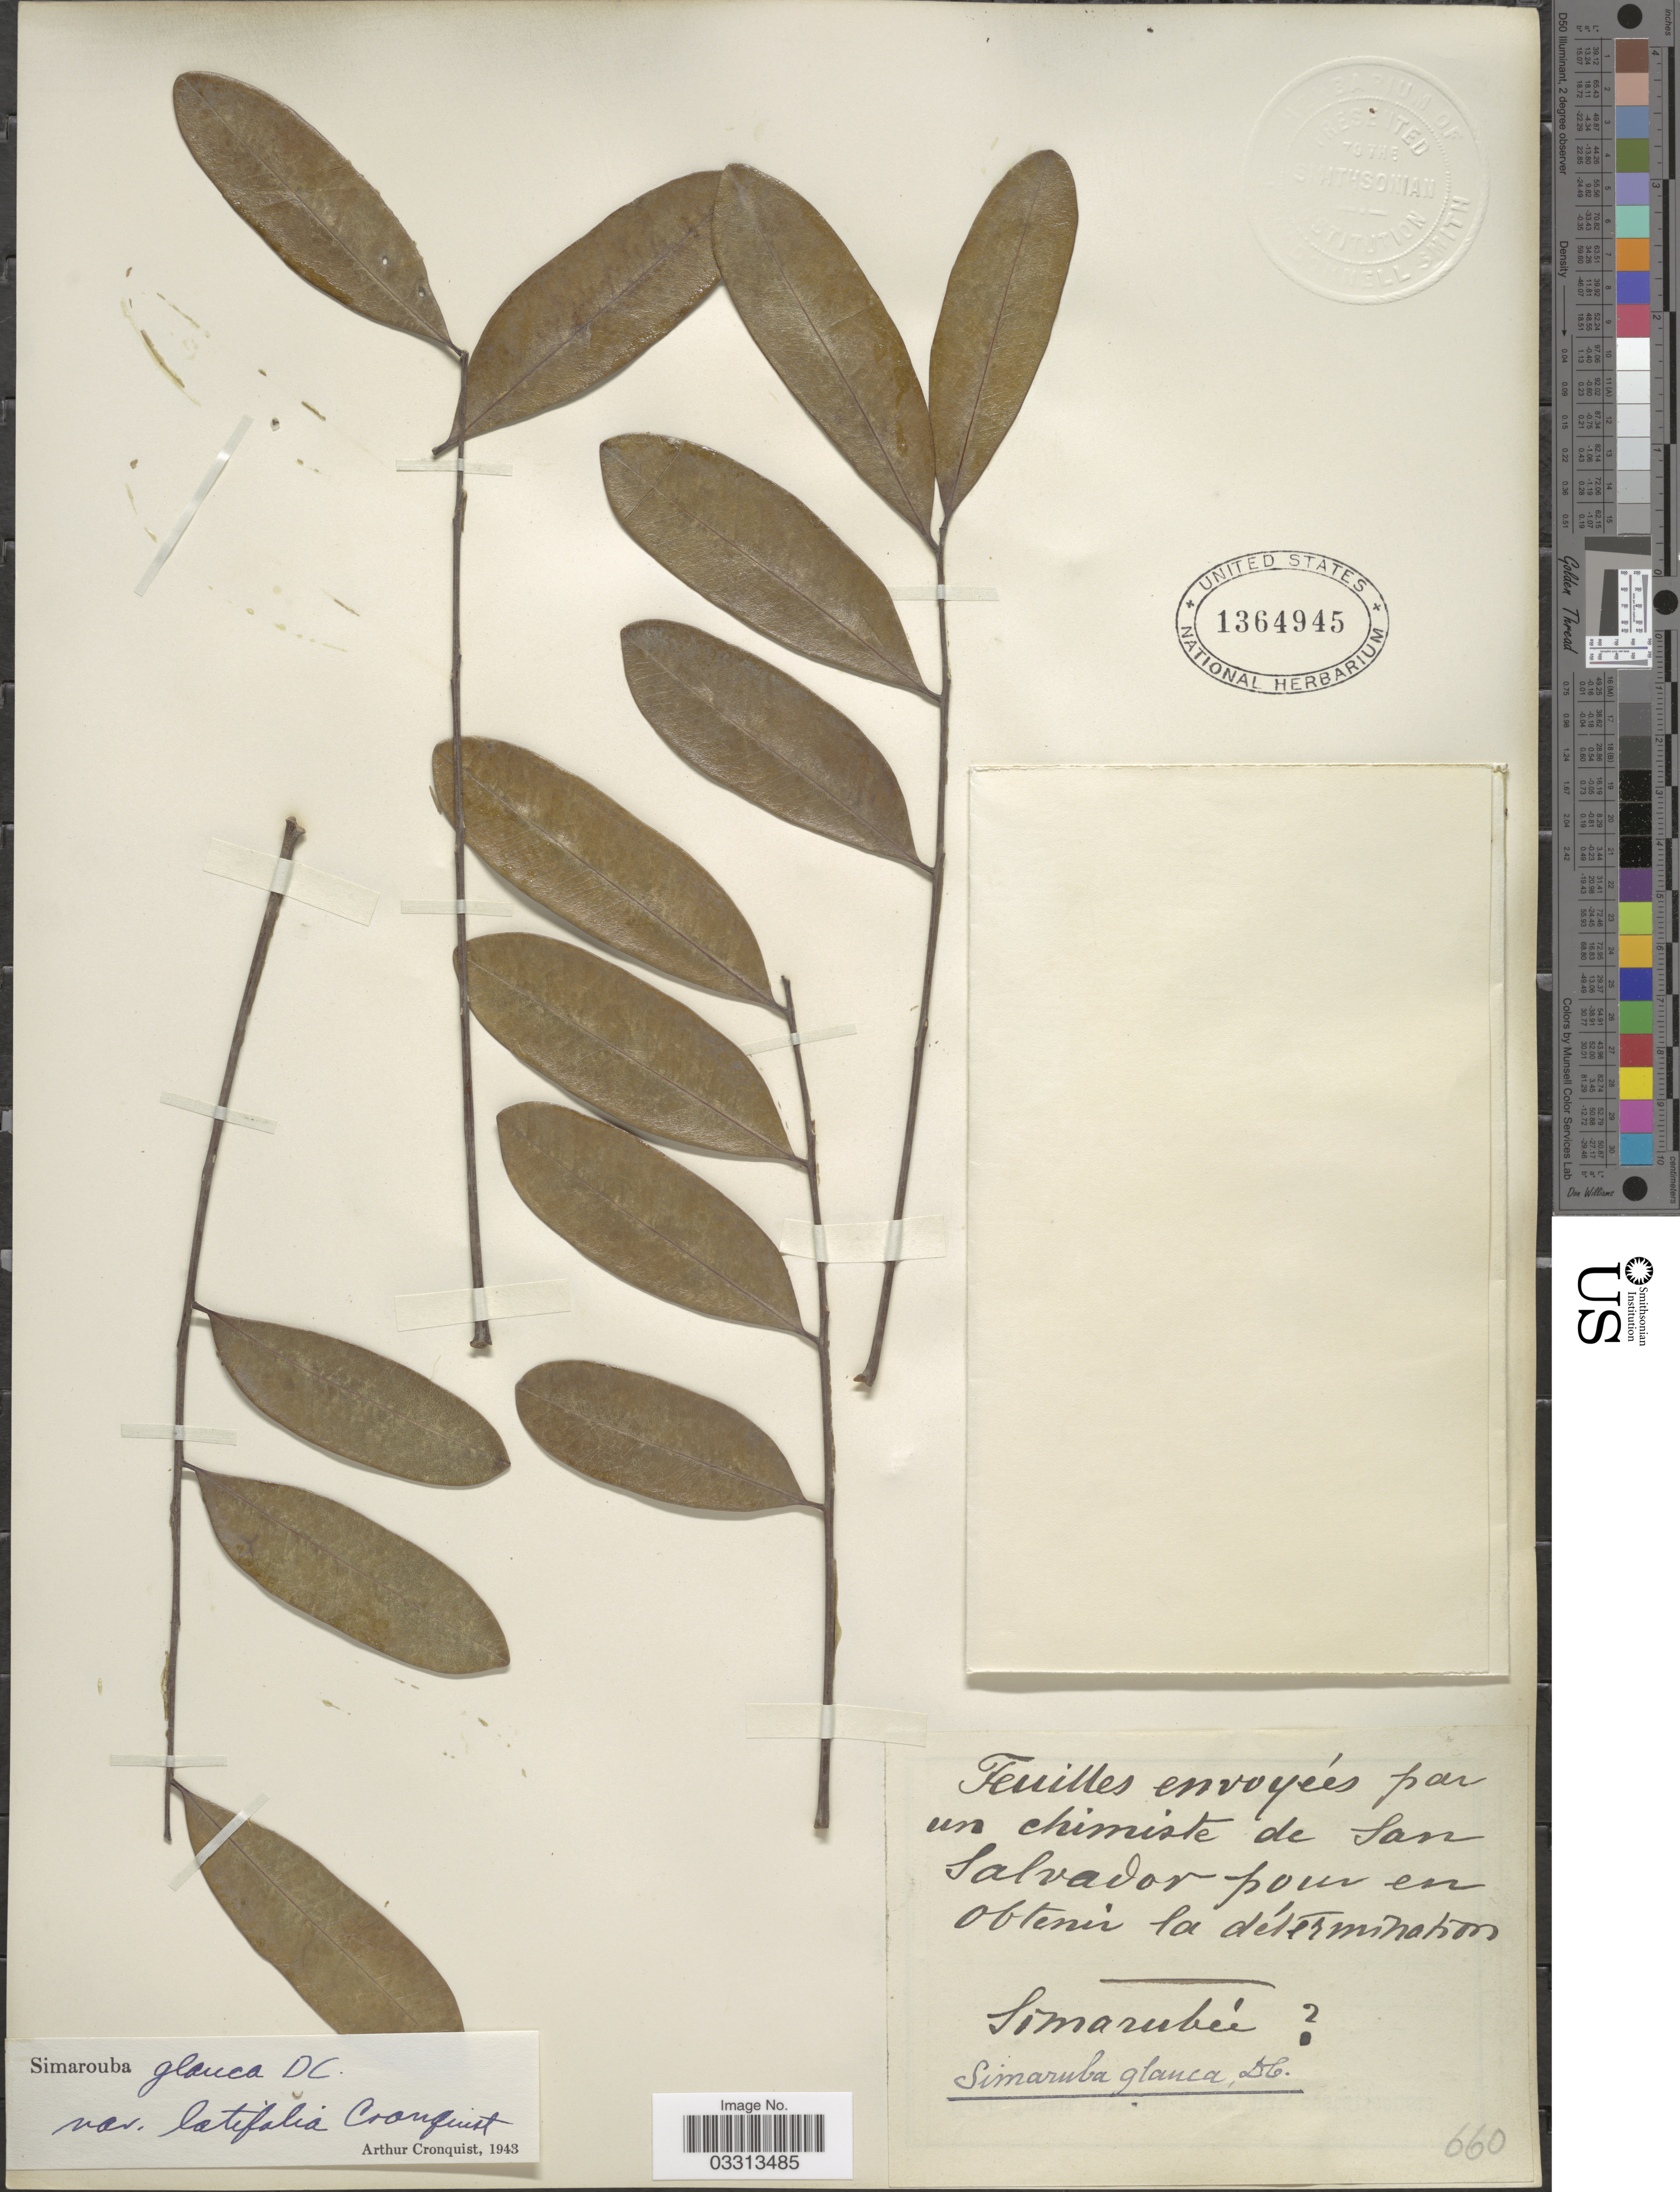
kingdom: Plantae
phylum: Tracheophyta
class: Magnoliopsida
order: Sapindales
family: Simaroubaceae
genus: Simarouba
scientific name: Simarouba glauca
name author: DC.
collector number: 660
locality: Feuilles envoyées par un chimiste de San Salvador [unsure placement].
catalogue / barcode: US 1364945